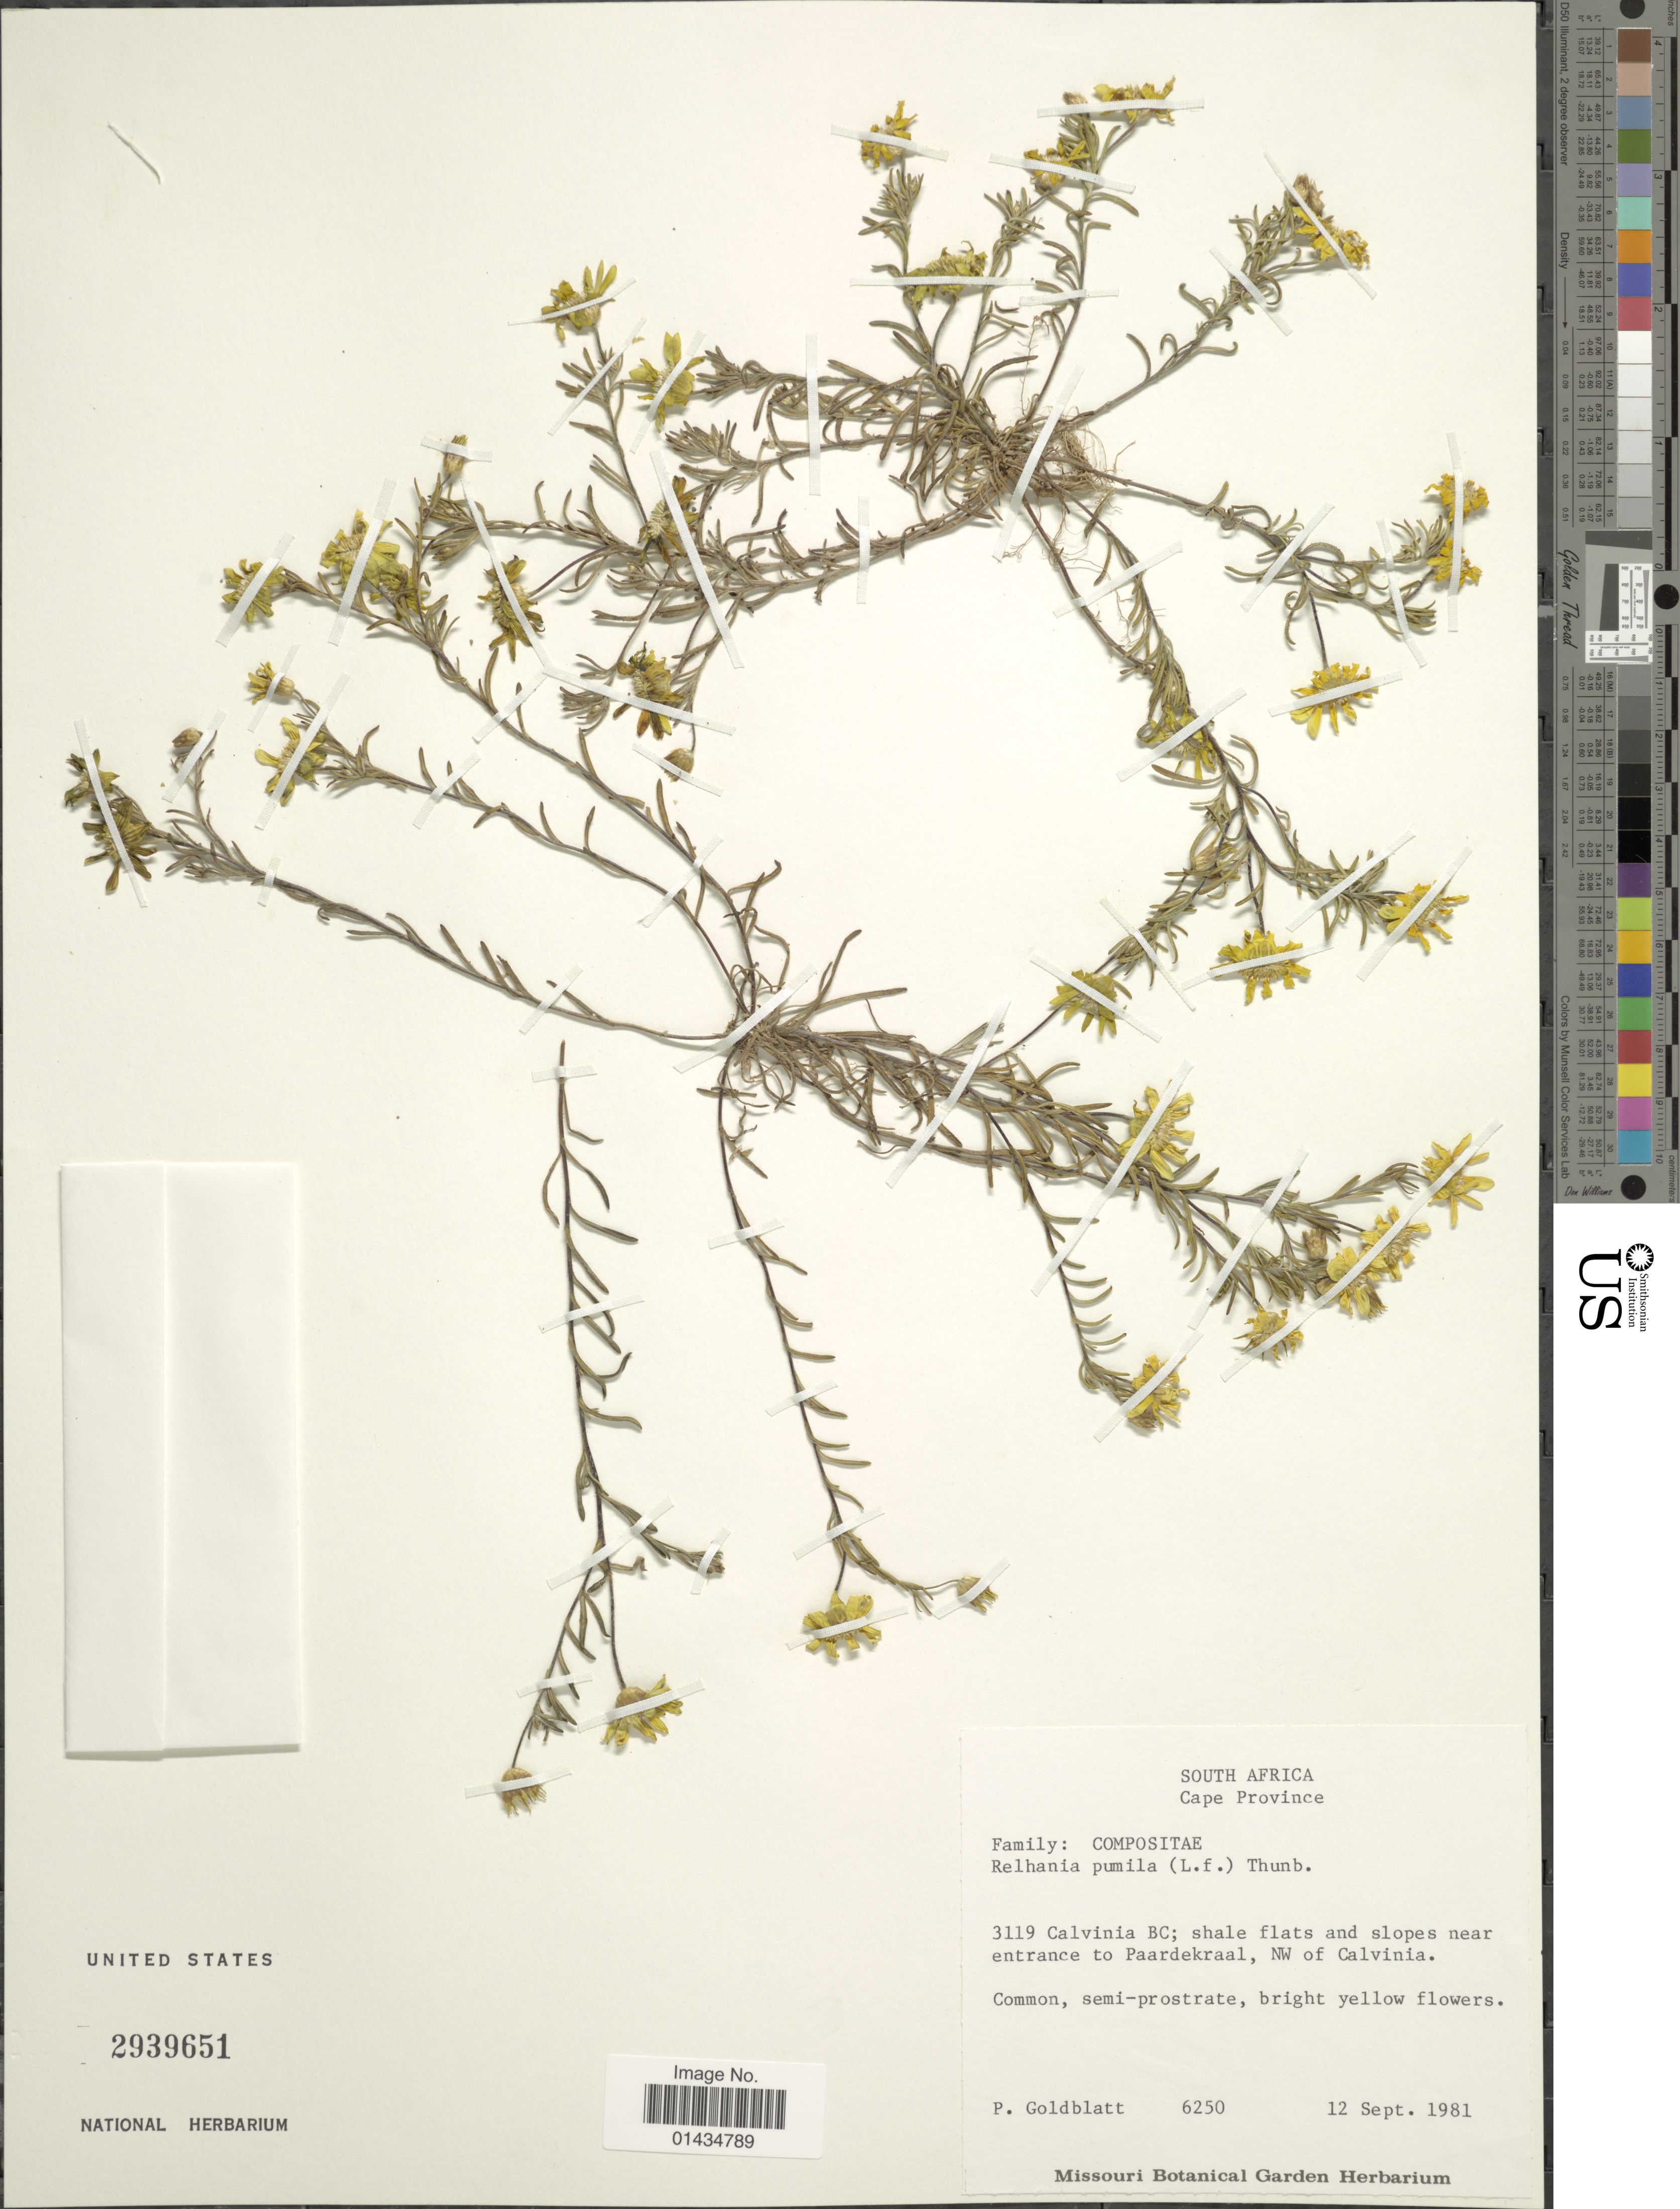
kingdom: Plantae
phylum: Tracheophyta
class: Magnoliopsida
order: Asterales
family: Asteraceae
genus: Relhania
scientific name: Relhania pumila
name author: Thunb.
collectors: P. Goldblatt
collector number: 6250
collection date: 1981-09-12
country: South Africa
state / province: Northern Cape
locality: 3119 Calvinia BC; shale flats and slopes near entrance to Paardekraal, NW of Calvinia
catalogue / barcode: US 2939651